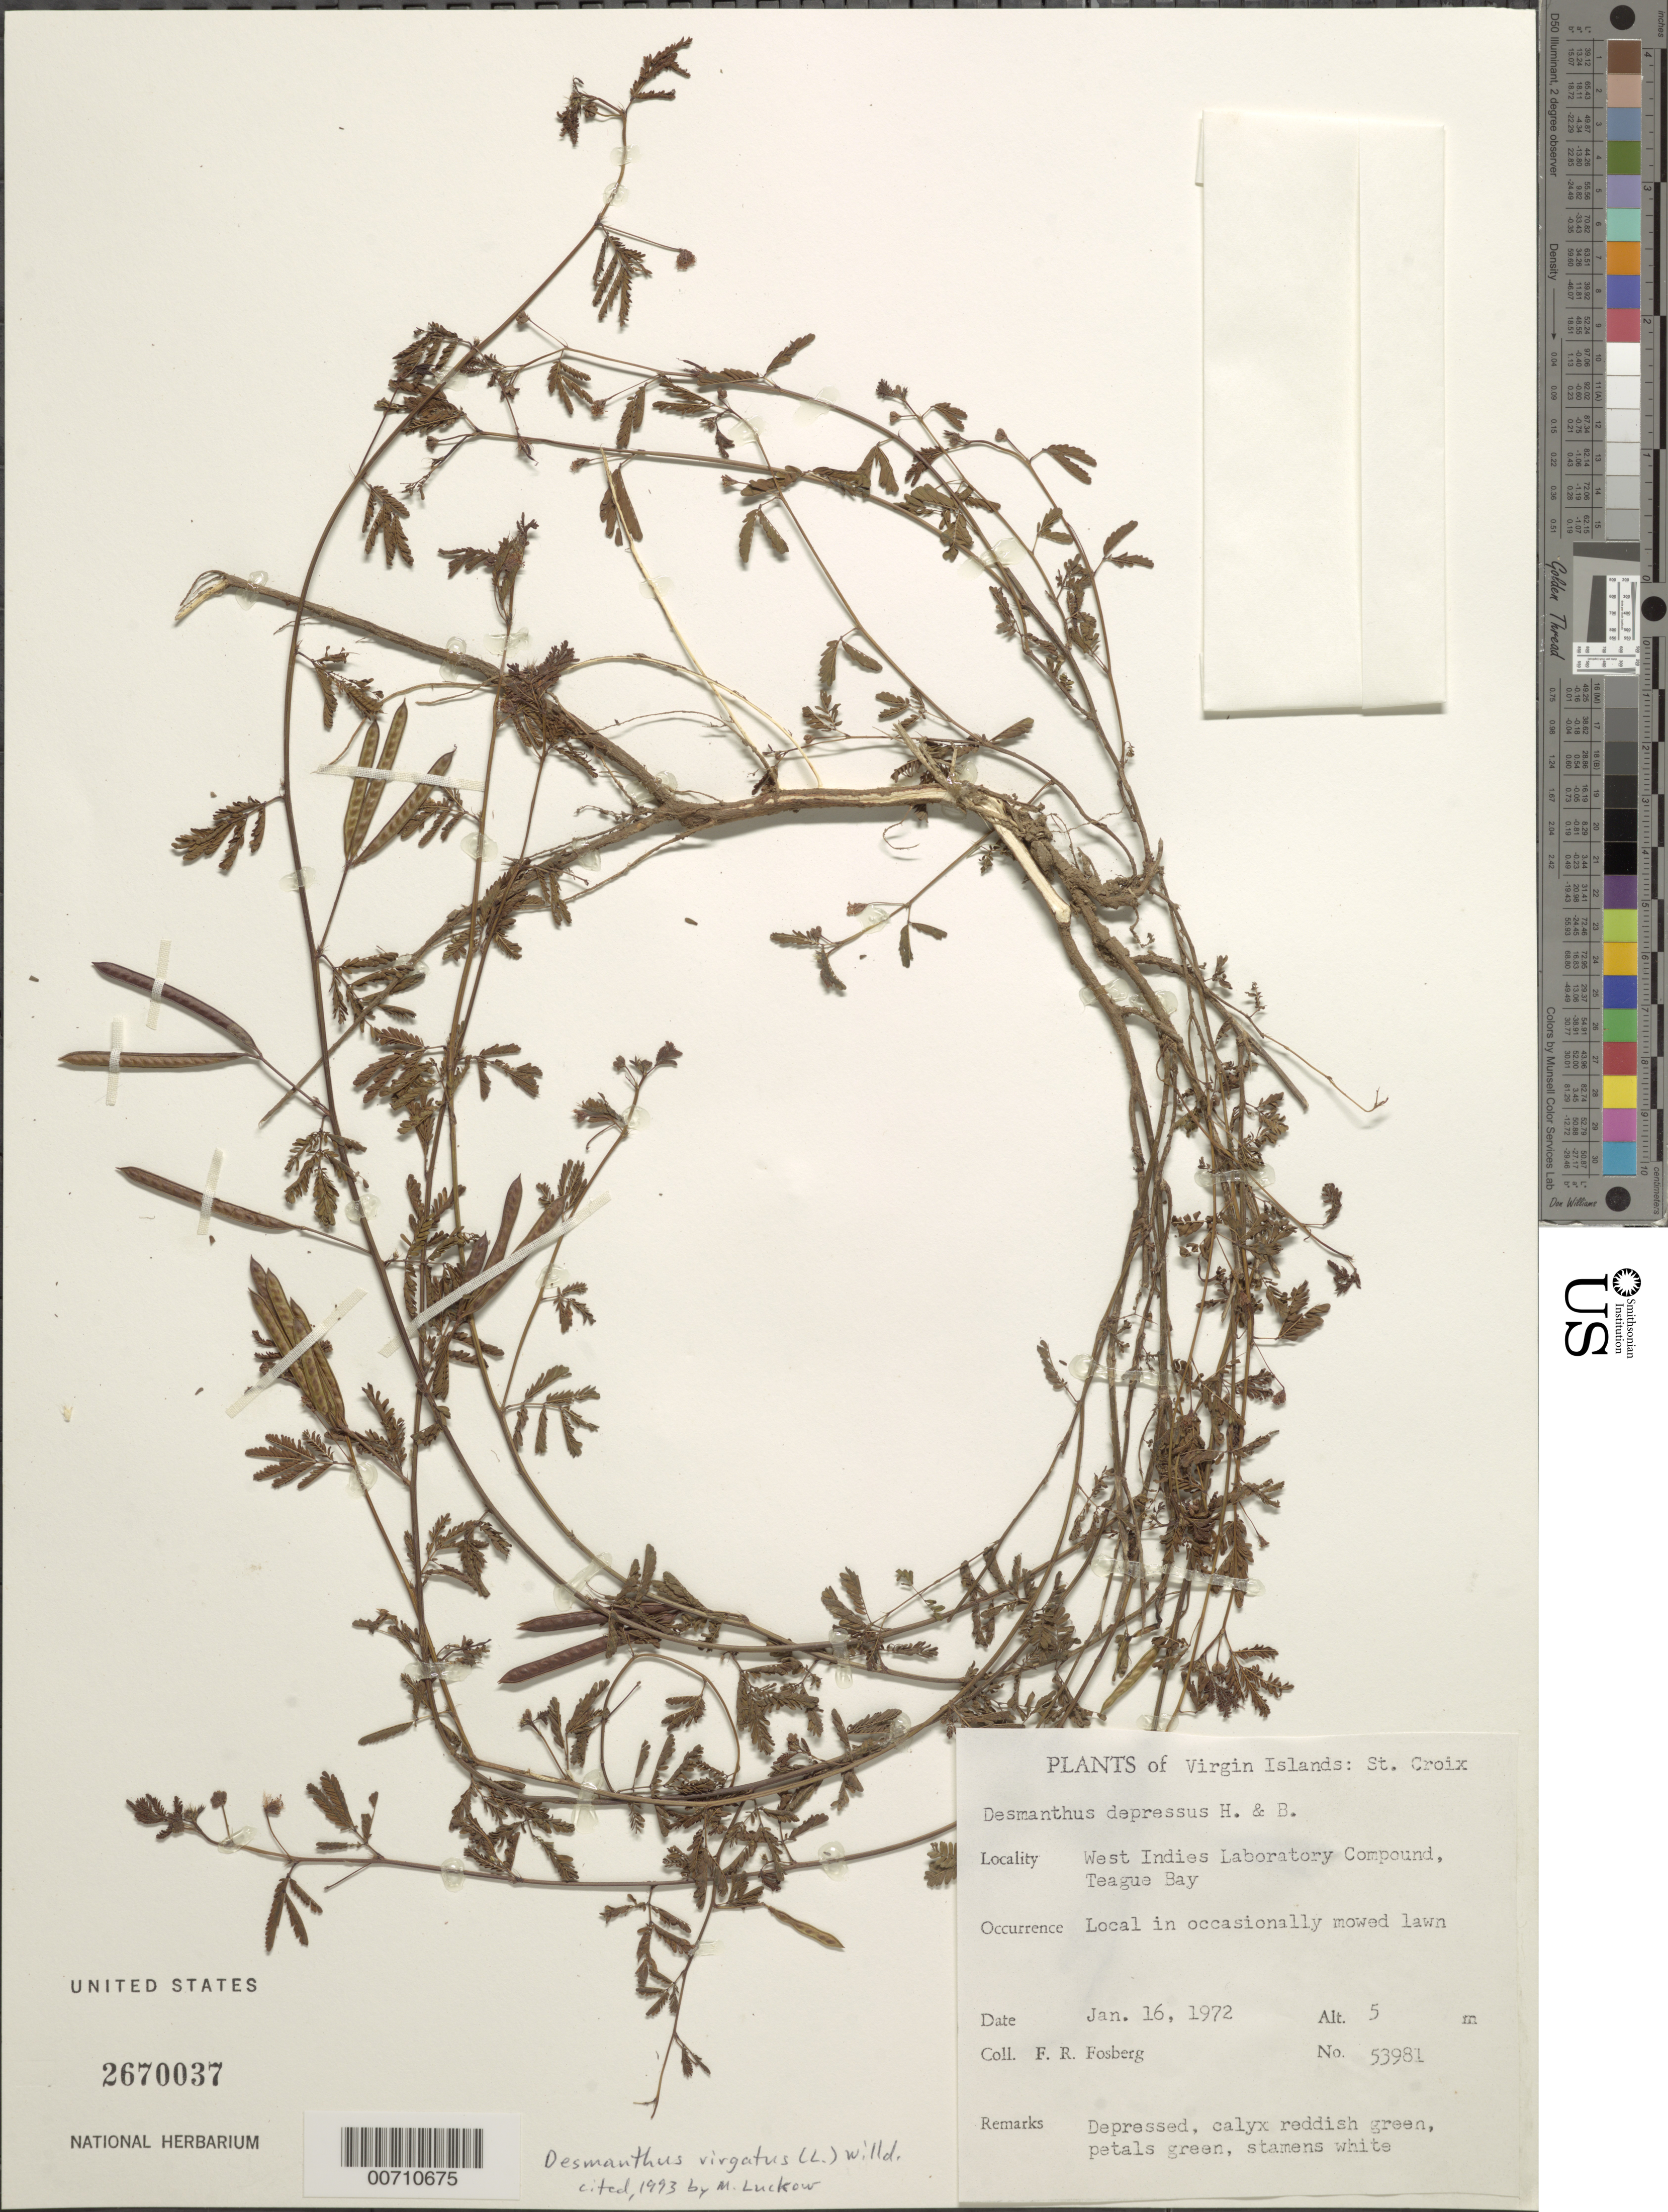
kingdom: Plantae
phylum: Tracheophyta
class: Magnoliopsida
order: Fabales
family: Fabaceae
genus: Desmanthus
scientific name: Desmanthus virgatus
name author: (L.) Willd.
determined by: Luckow, M. A.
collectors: F. R. Fosberg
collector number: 53981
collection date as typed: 16 Jan 1972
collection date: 1972-01-16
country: U.S. Virgin Islands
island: St. Croix Island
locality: Teague Bay, West Indies Lab. Compound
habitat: In occasionally mowed lawn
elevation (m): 5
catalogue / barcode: US 2670037